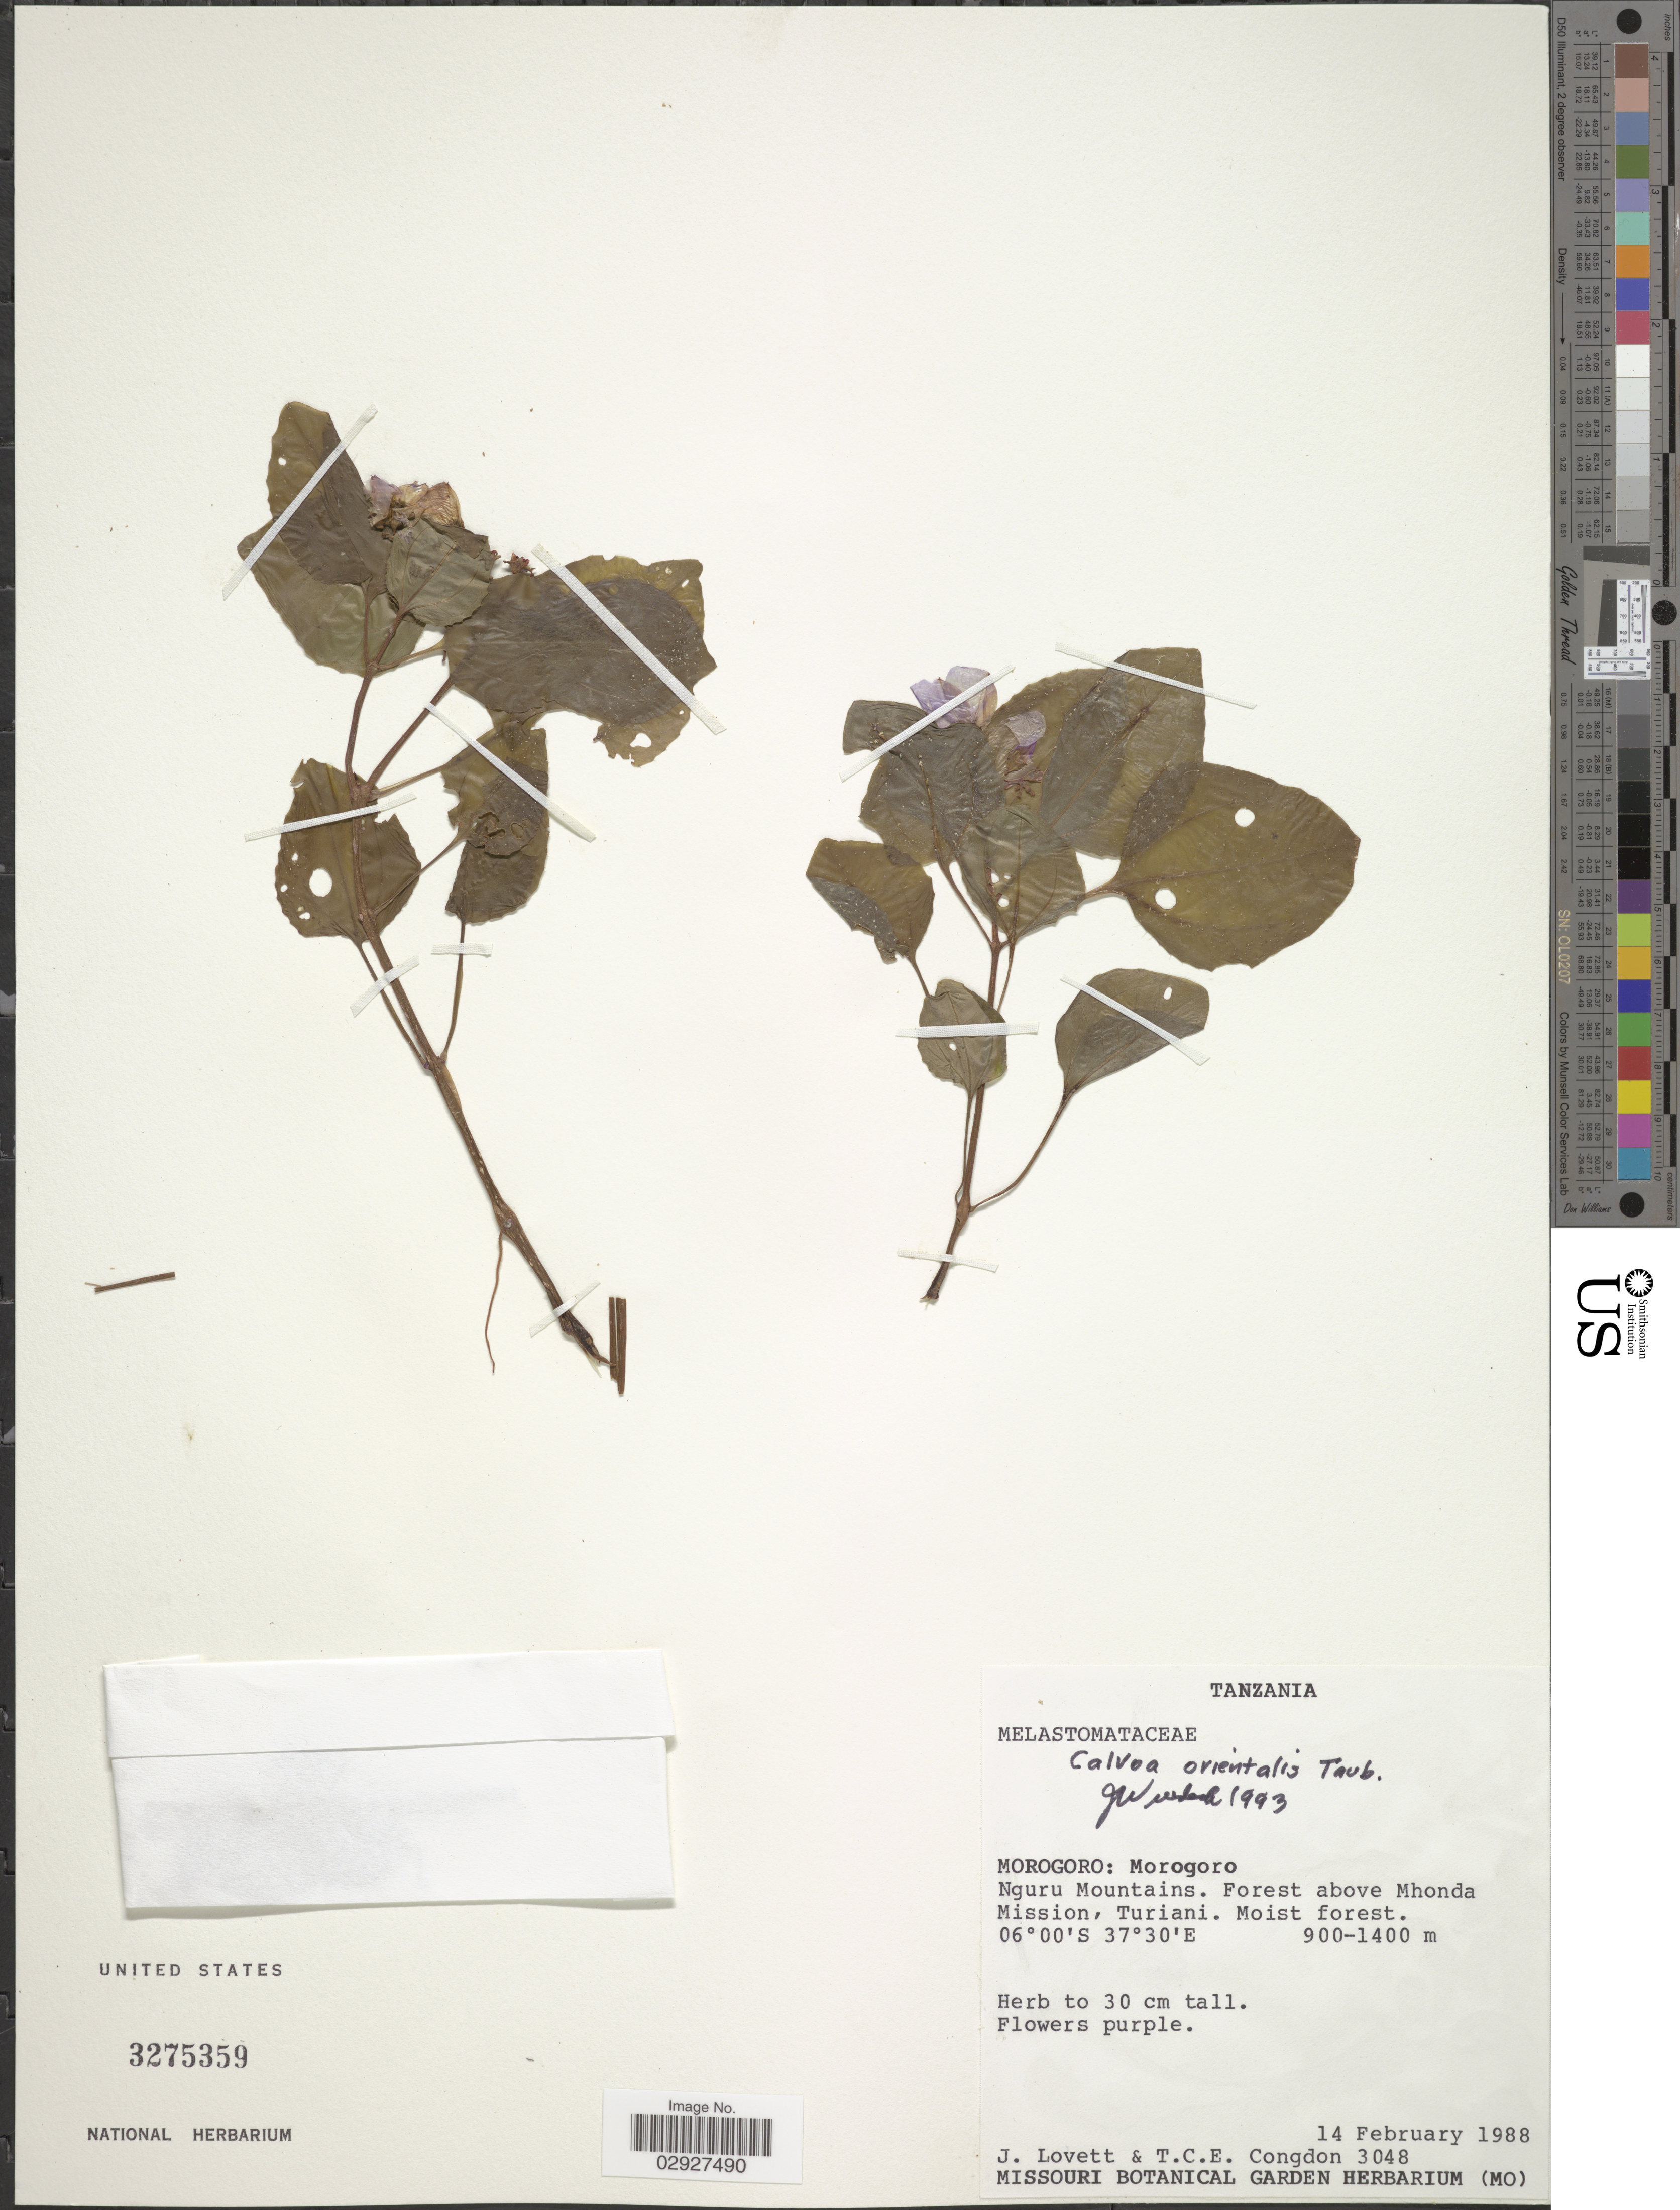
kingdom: Plantae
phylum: Tracheophyta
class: Magnoliopsida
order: Myrtales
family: Melastomataceae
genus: Calvoa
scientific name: Calvoa orientalis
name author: Taub.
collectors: J. Lovett & T. Congdon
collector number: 3048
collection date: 1988-02-14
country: Tanzania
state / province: Morogoro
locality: Morogoro. Nguru Mountains. Forest above Mhonda Mission, Turiani.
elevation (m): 900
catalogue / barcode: US 3275359